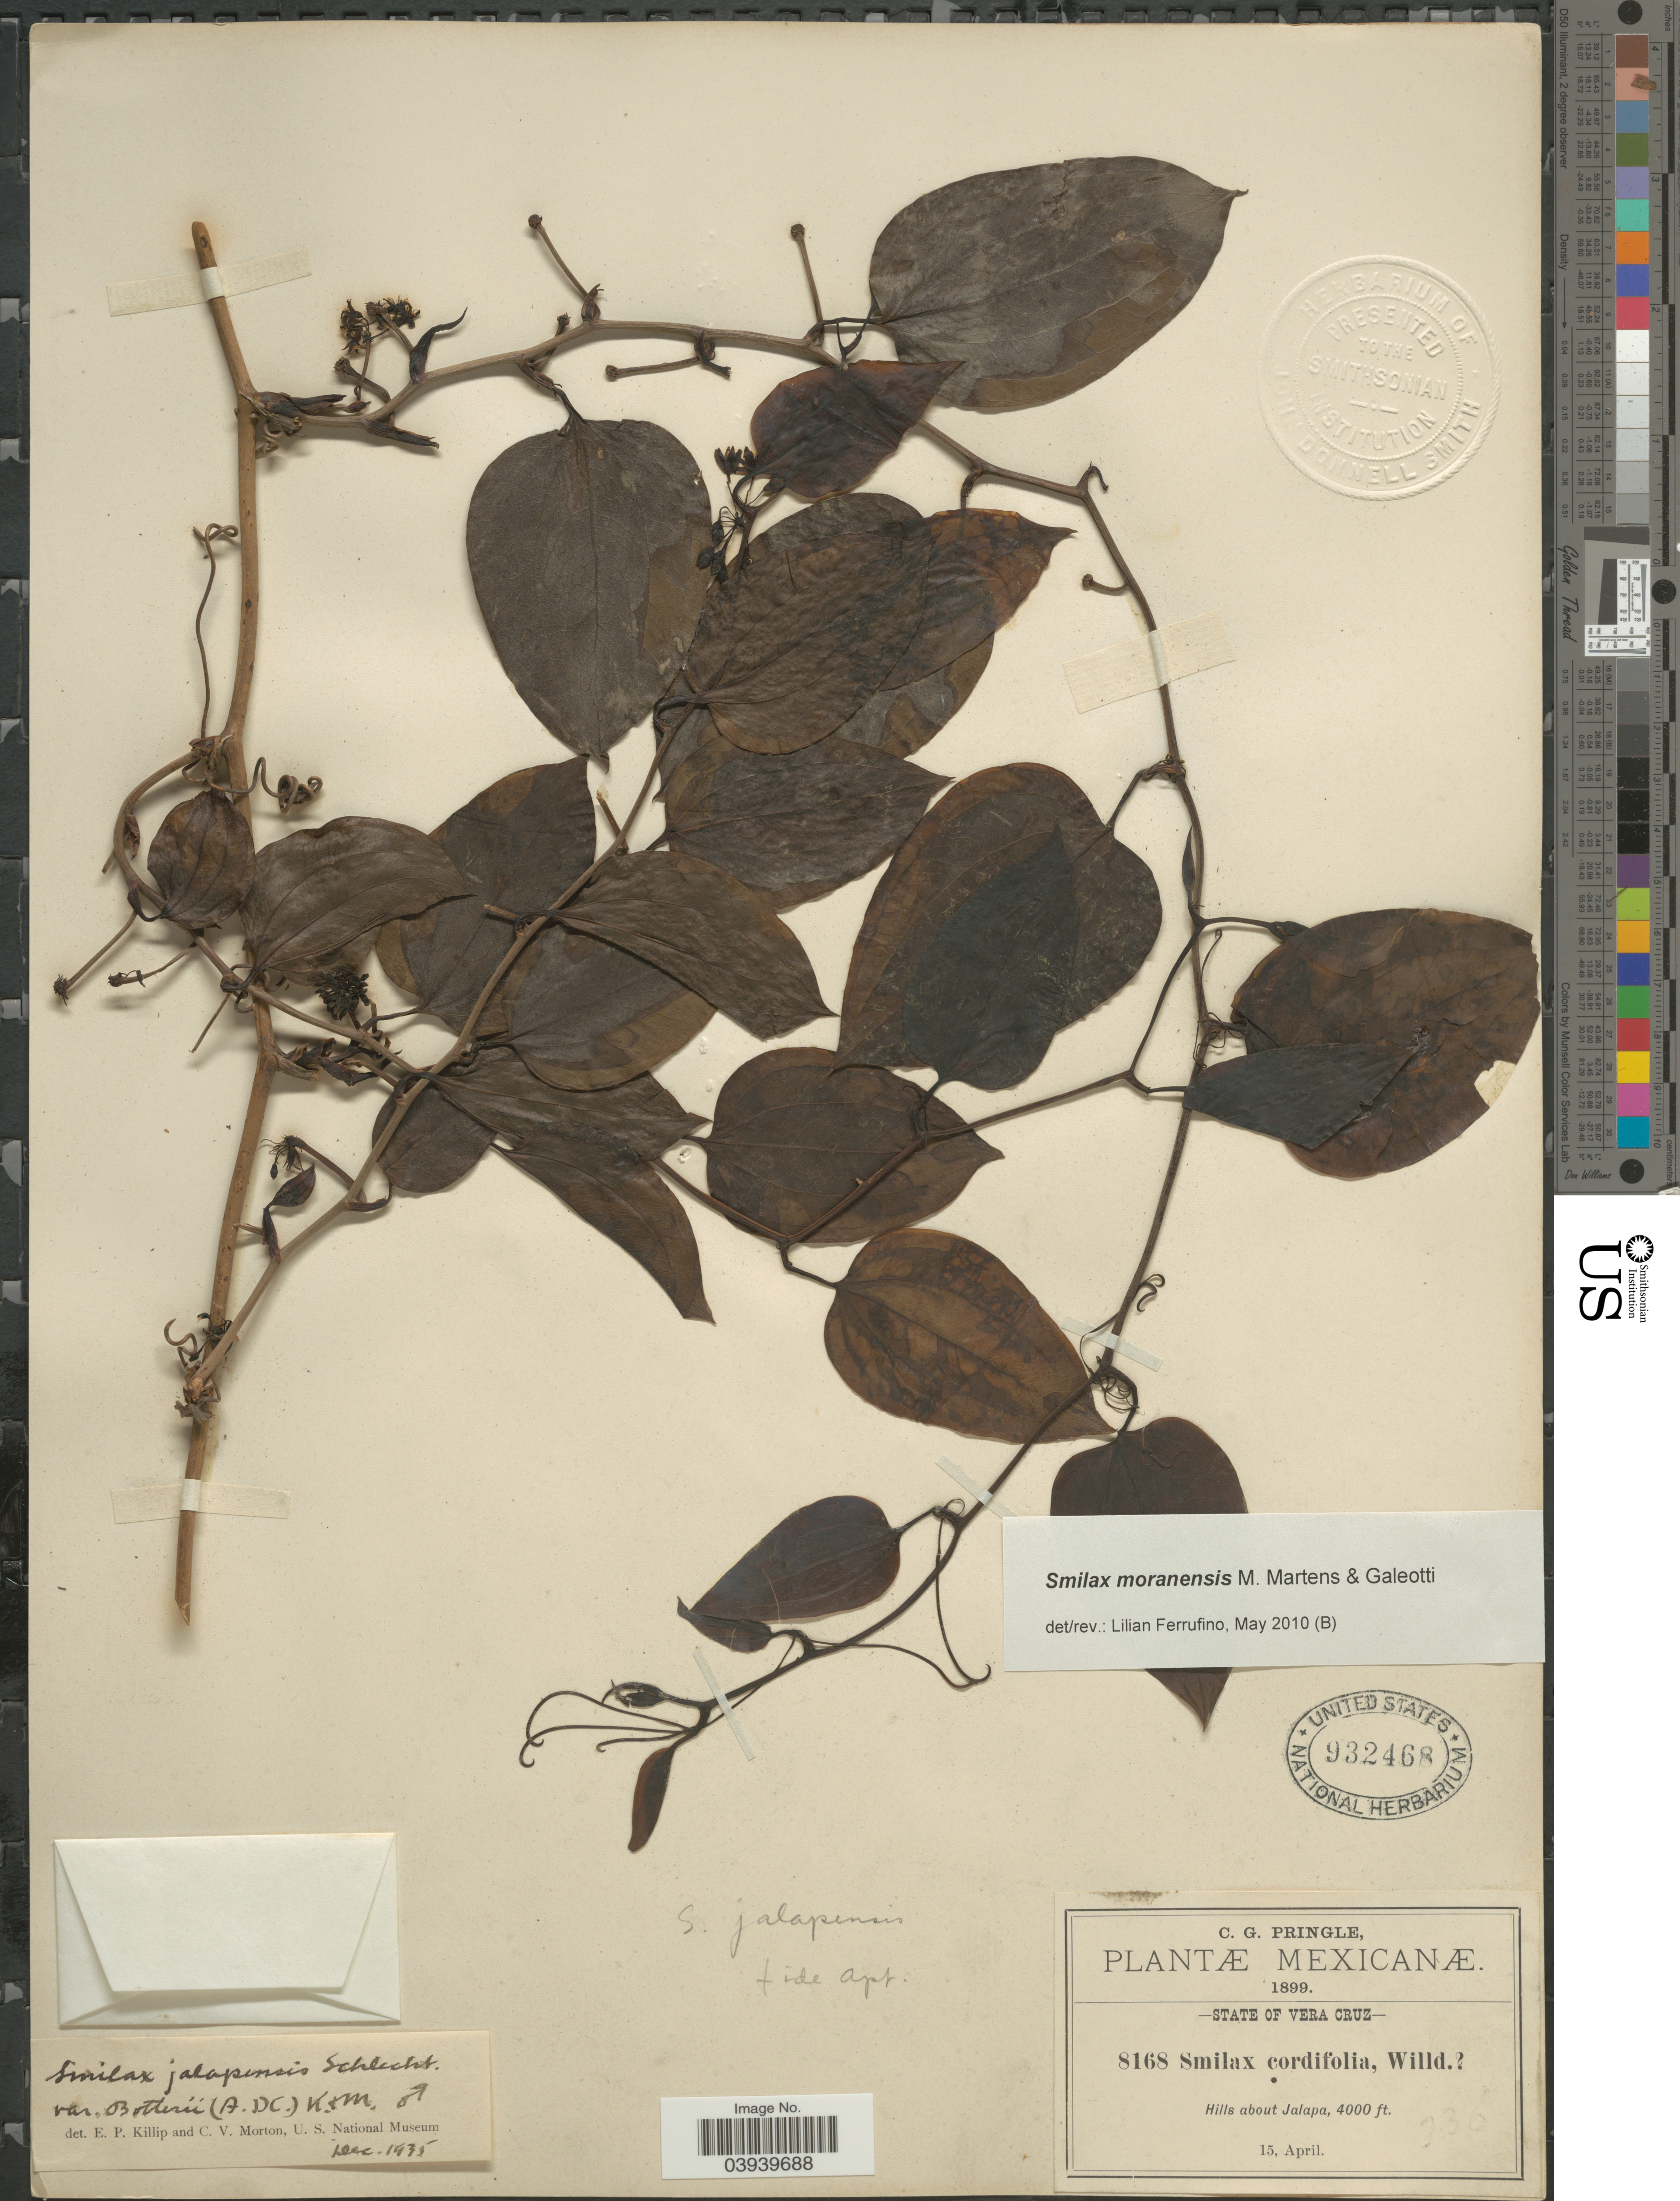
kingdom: Plantae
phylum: Tracheophyta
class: Liliopsida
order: Liliales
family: Smilacaceae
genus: Smilax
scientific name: Smilax moranensis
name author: M. Martens & Galeotti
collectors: C. G. Pringle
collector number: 8168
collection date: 1899-04-15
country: Mexico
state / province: Veracruz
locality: State of Vera Cruz. Hills about Jalapa.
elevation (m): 1219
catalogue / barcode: US 932468